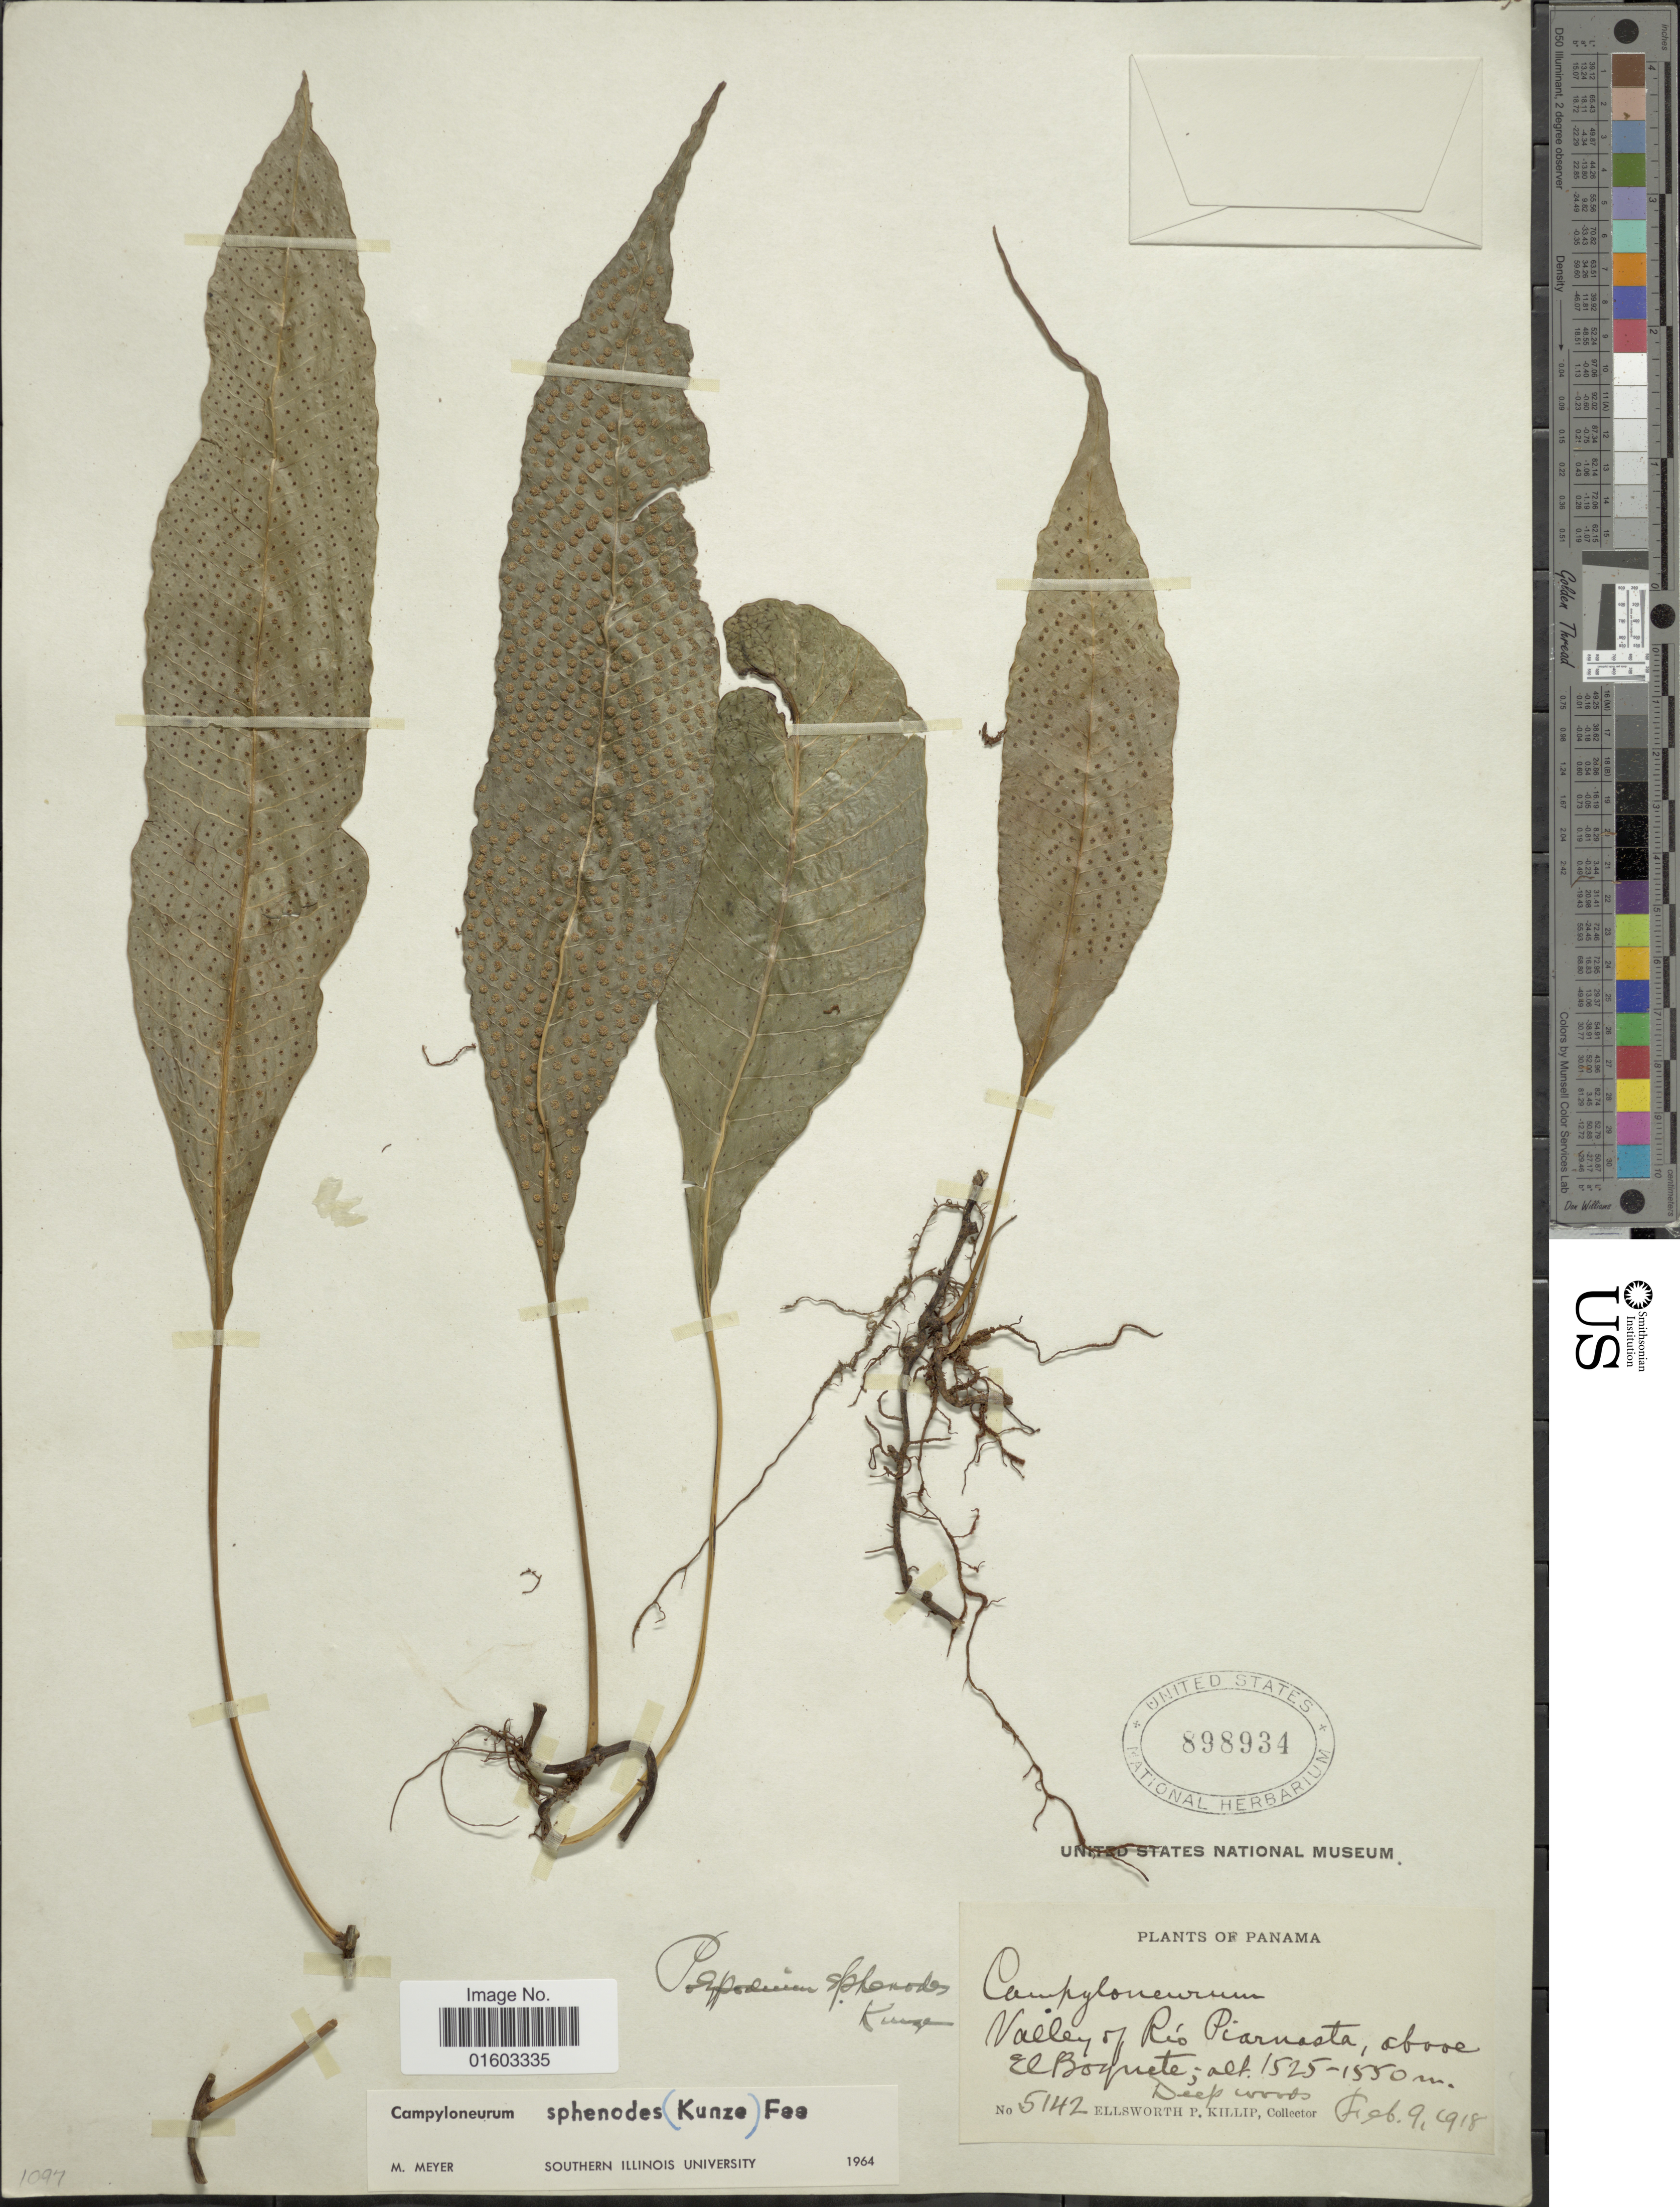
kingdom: Plantae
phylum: Tracheophyta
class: Polypodiopsida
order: Polypodiales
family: Polypodiaceae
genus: Campyloneurum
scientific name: Campyloneurum wercklei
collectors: E. P. Killip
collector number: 5142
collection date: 1918-02-09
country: Panama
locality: Valley of Rio Piarnasta, above El Boquete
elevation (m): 1525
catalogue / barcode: US 898934